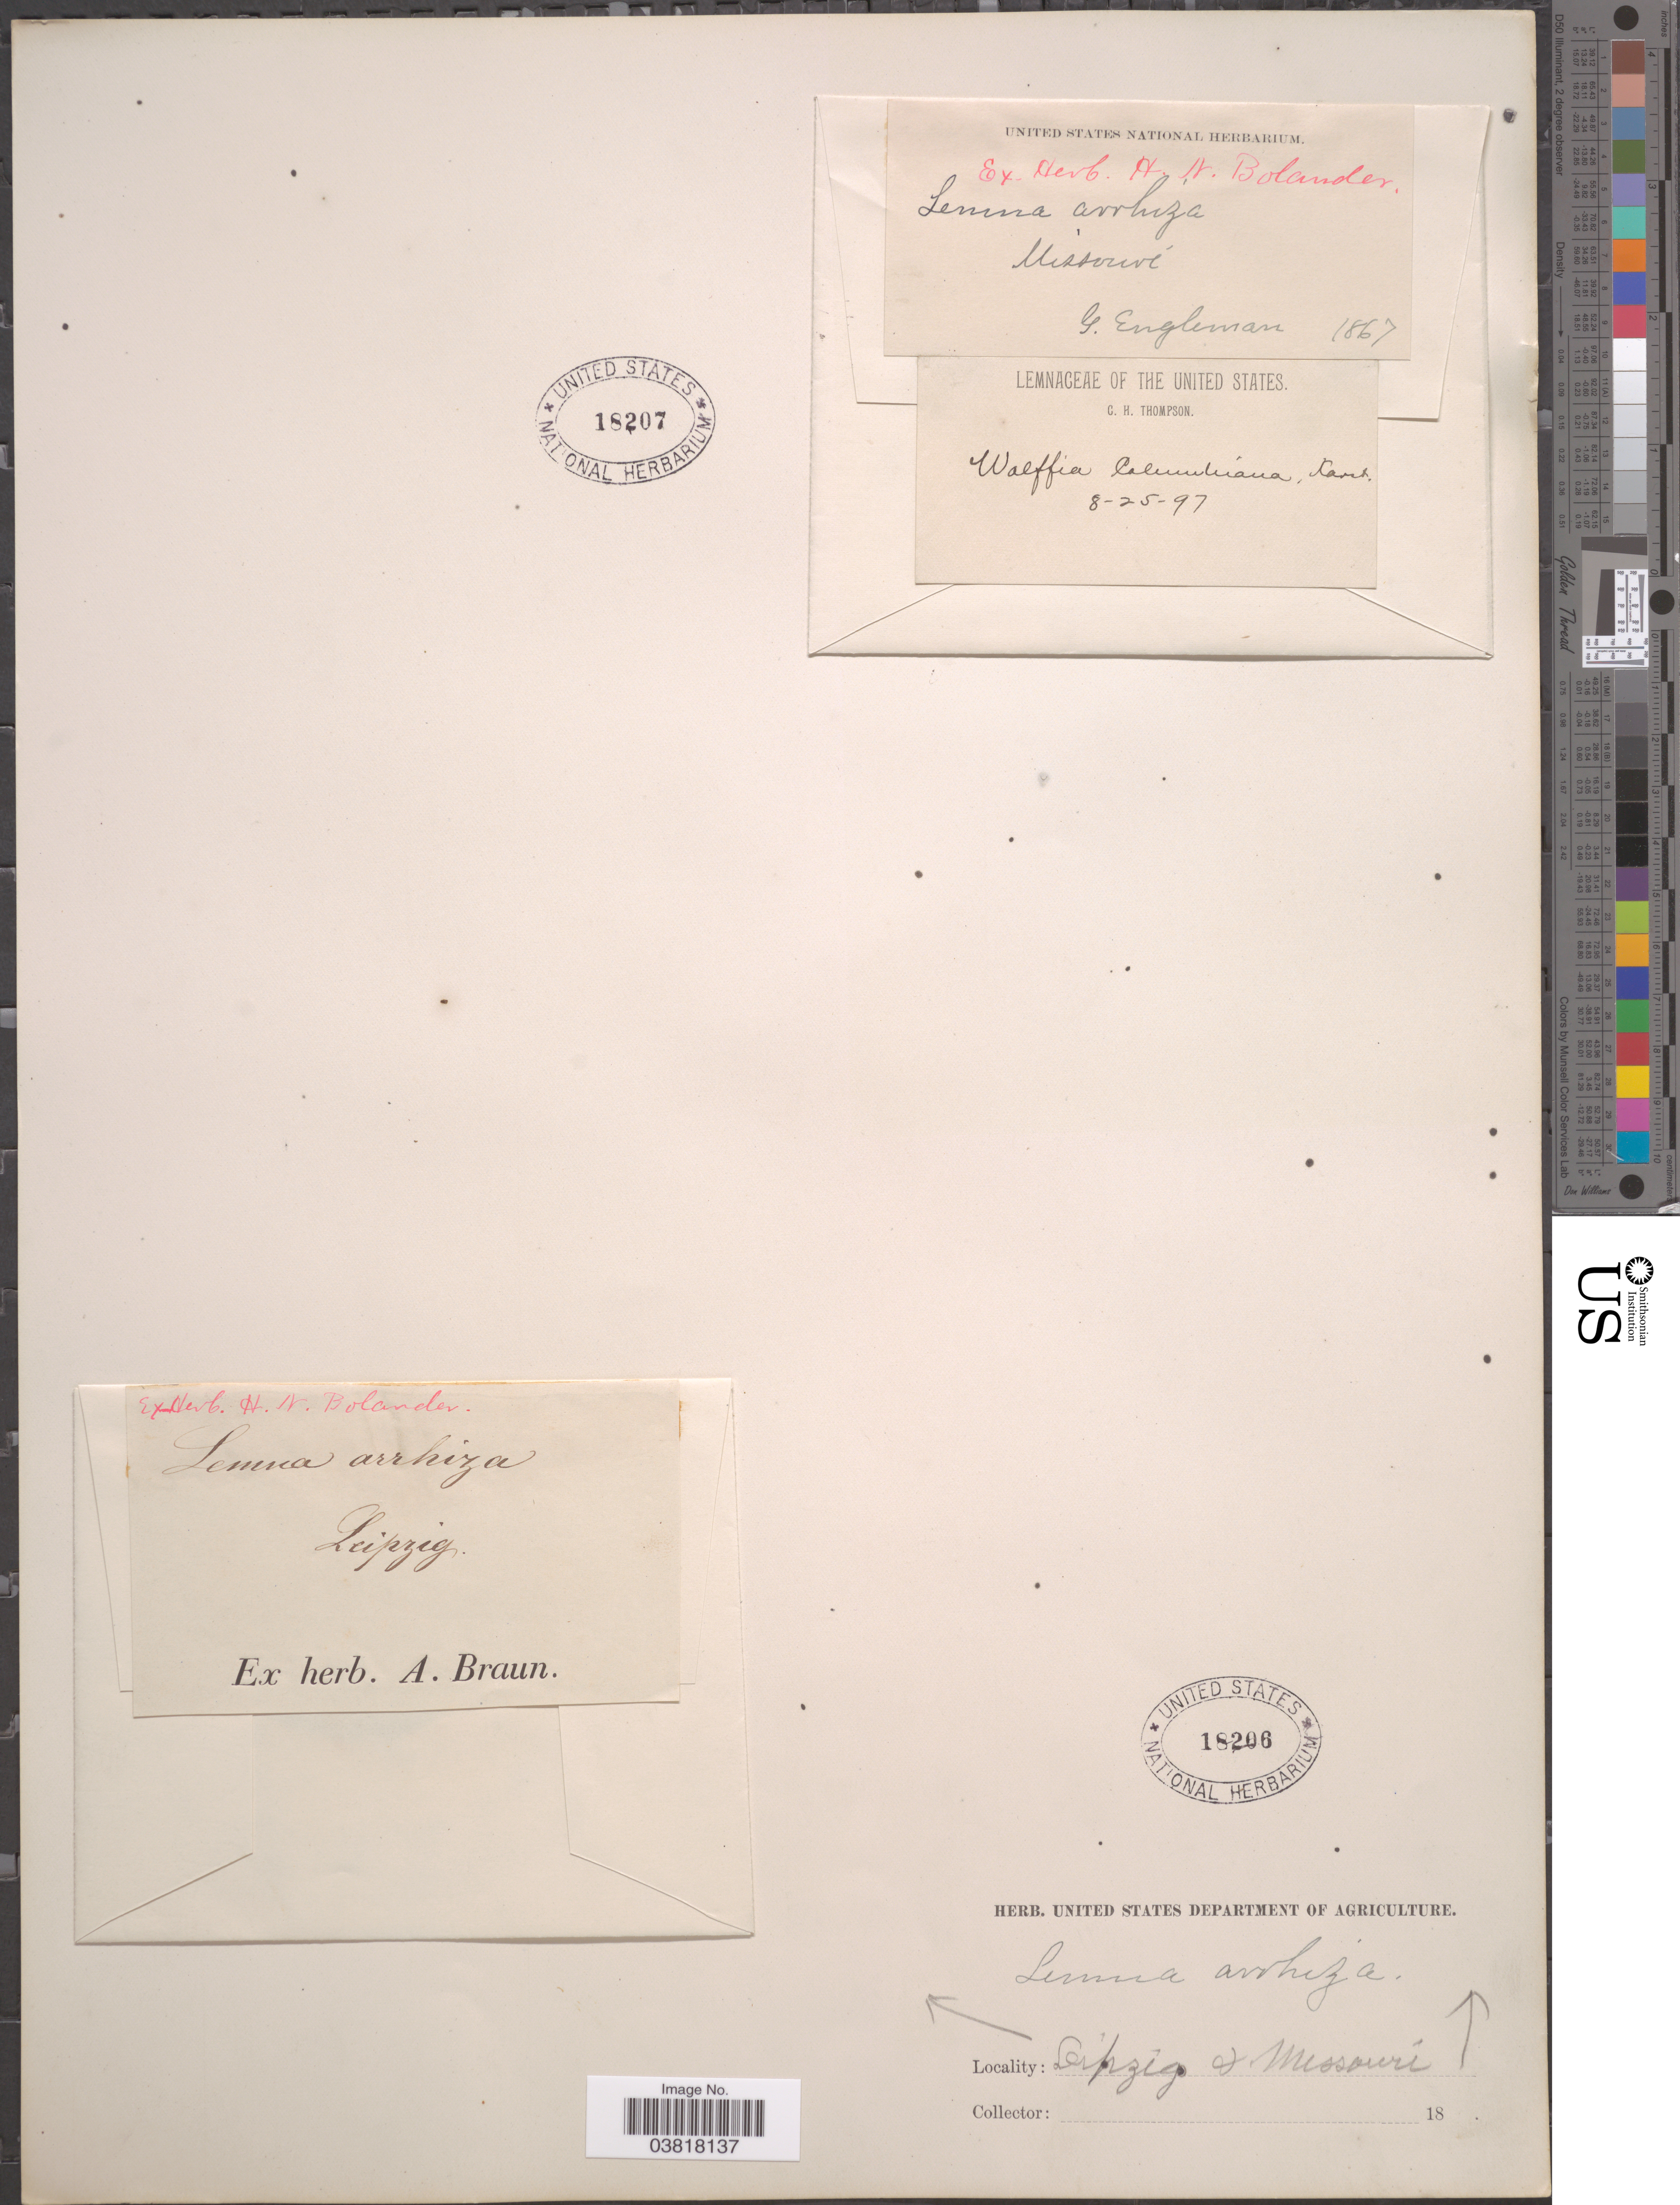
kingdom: Plantae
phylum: Tracheophyta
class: Liliopsida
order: Alismatales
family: Araceae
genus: Wolffia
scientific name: Wolffia columbiana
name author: H. Karst.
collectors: ex herb. A. Braun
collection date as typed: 18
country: United States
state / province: Missouri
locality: Leipzig.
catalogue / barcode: US 18206